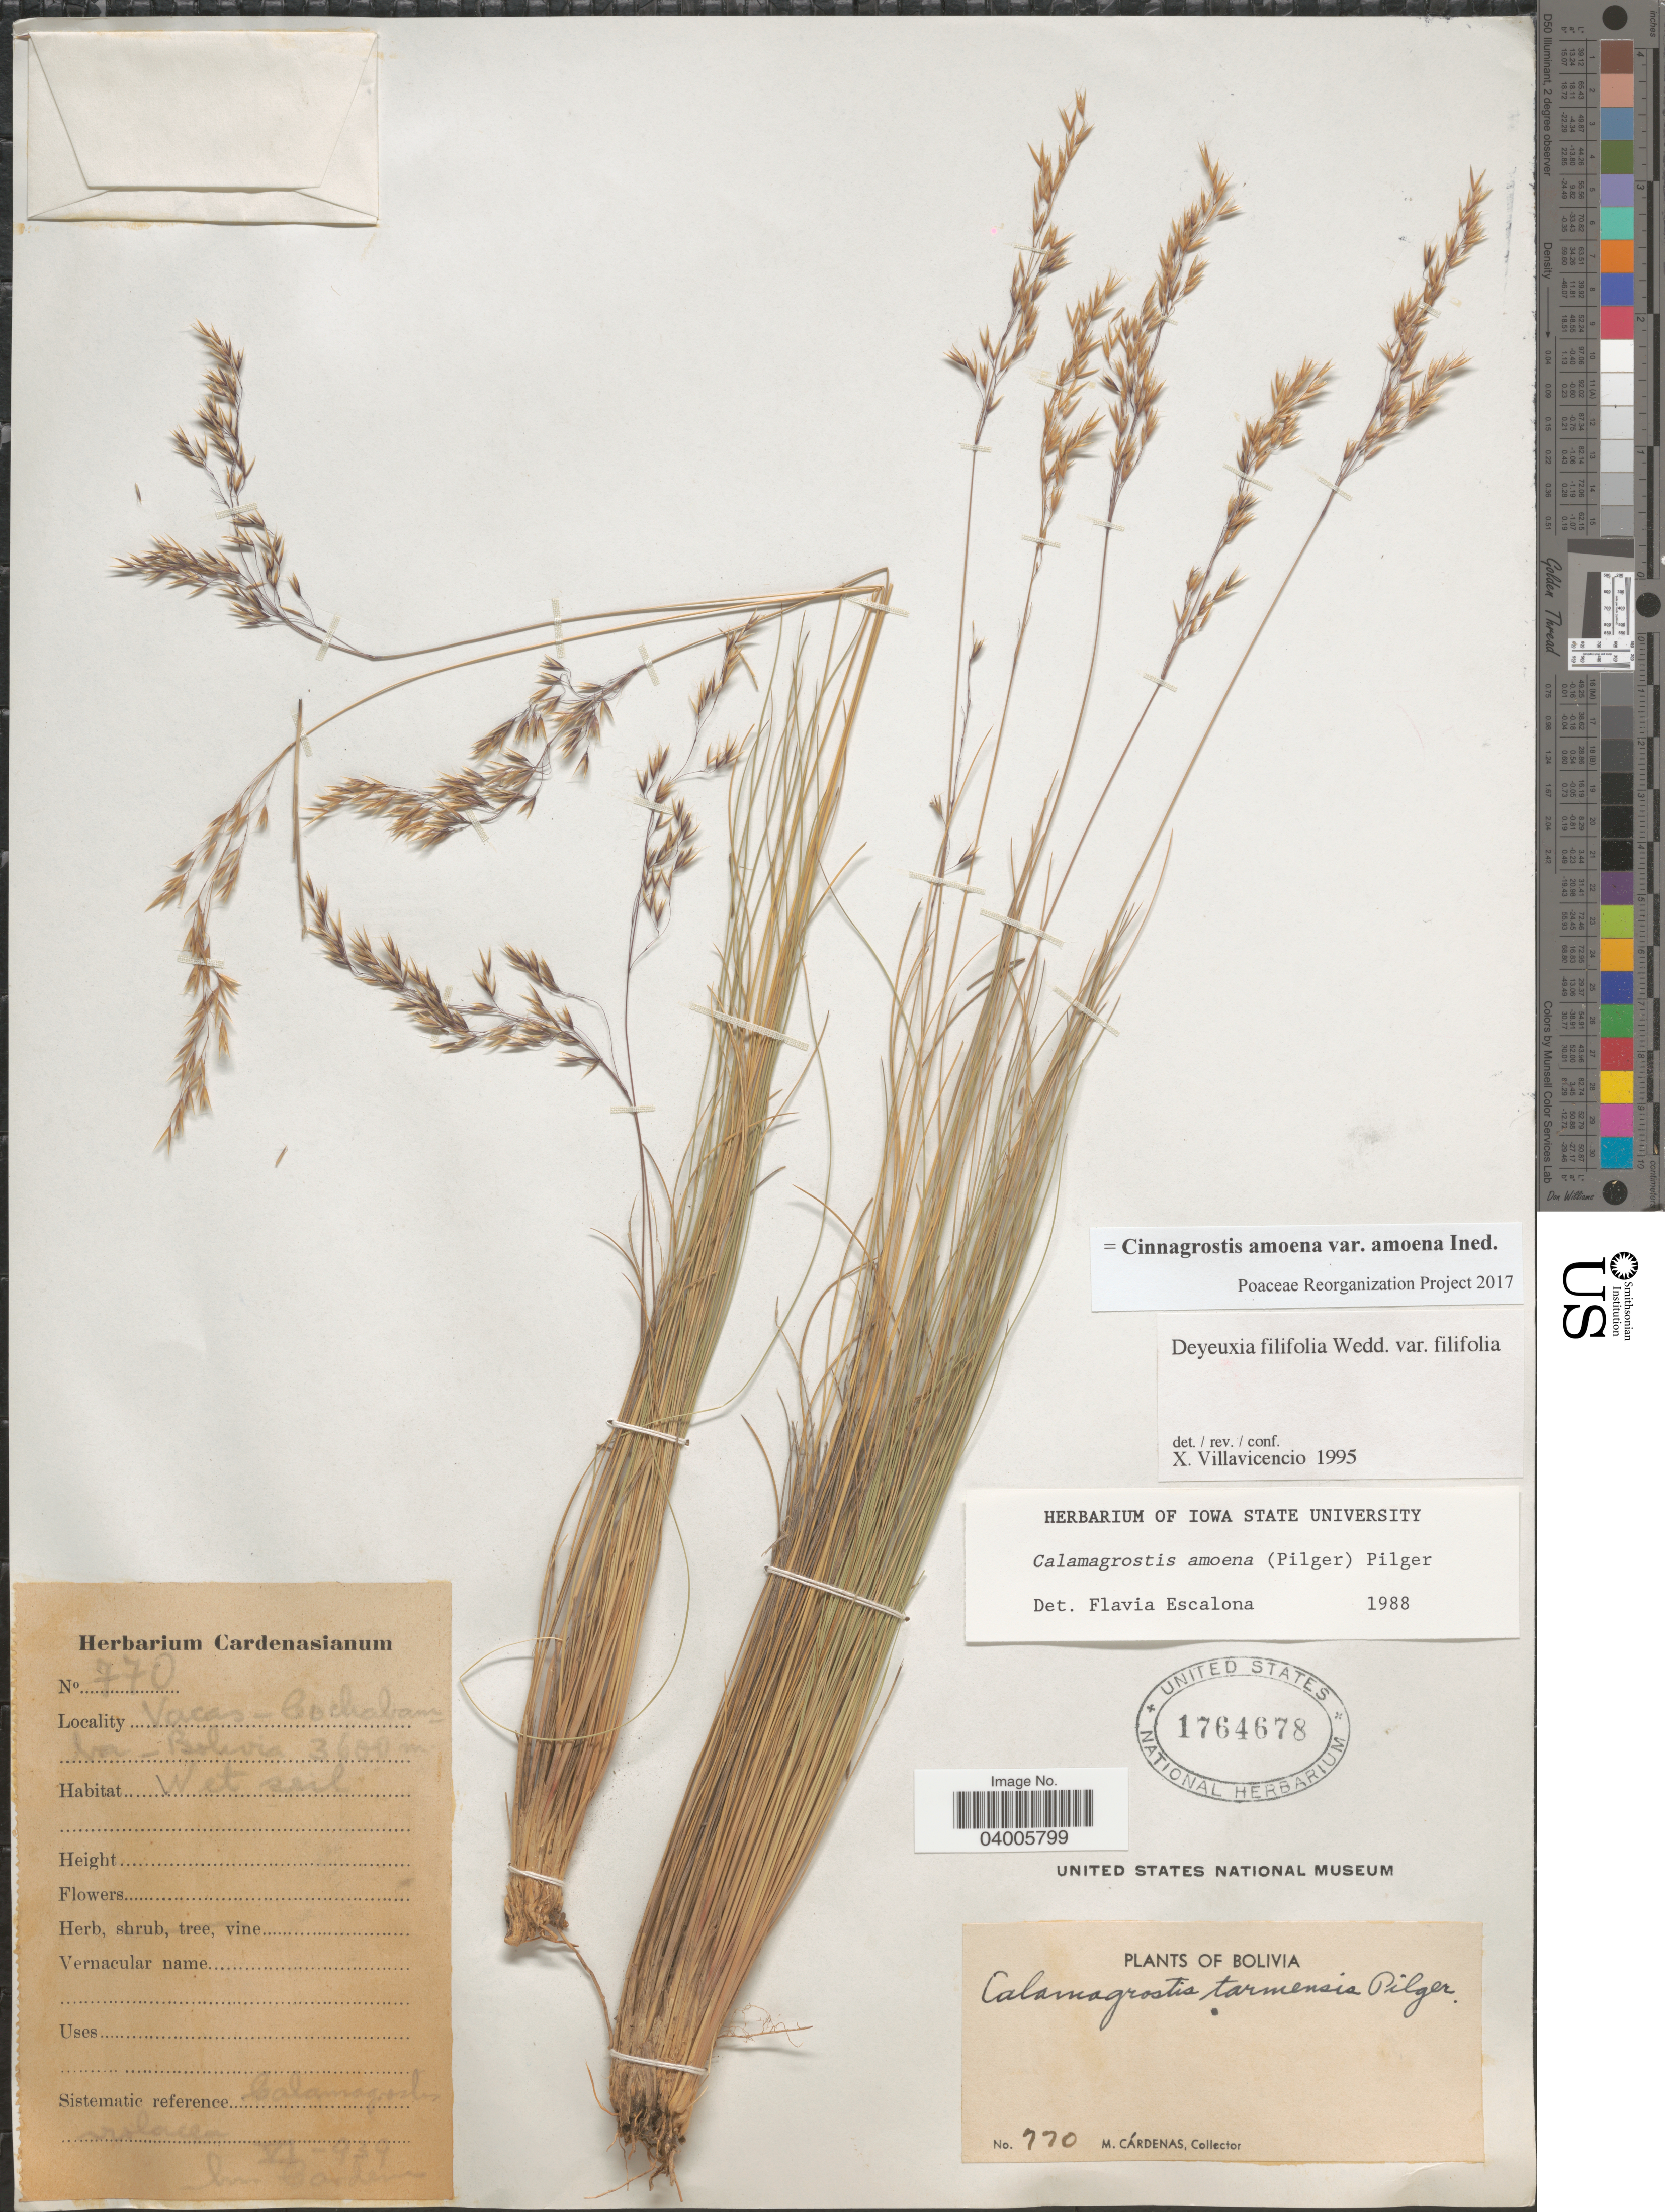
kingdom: Plantae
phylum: Tracheophyta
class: Liliopsida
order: Poales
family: Poaceae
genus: Cinnagrostis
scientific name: Cinnagrostis filifolia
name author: (Wedd.) P.M. Peterson et al.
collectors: M. Cárdenas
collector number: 770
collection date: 1939-06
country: Bolivia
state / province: Cochabamba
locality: Vacas.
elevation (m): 3600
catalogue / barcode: US 1764678